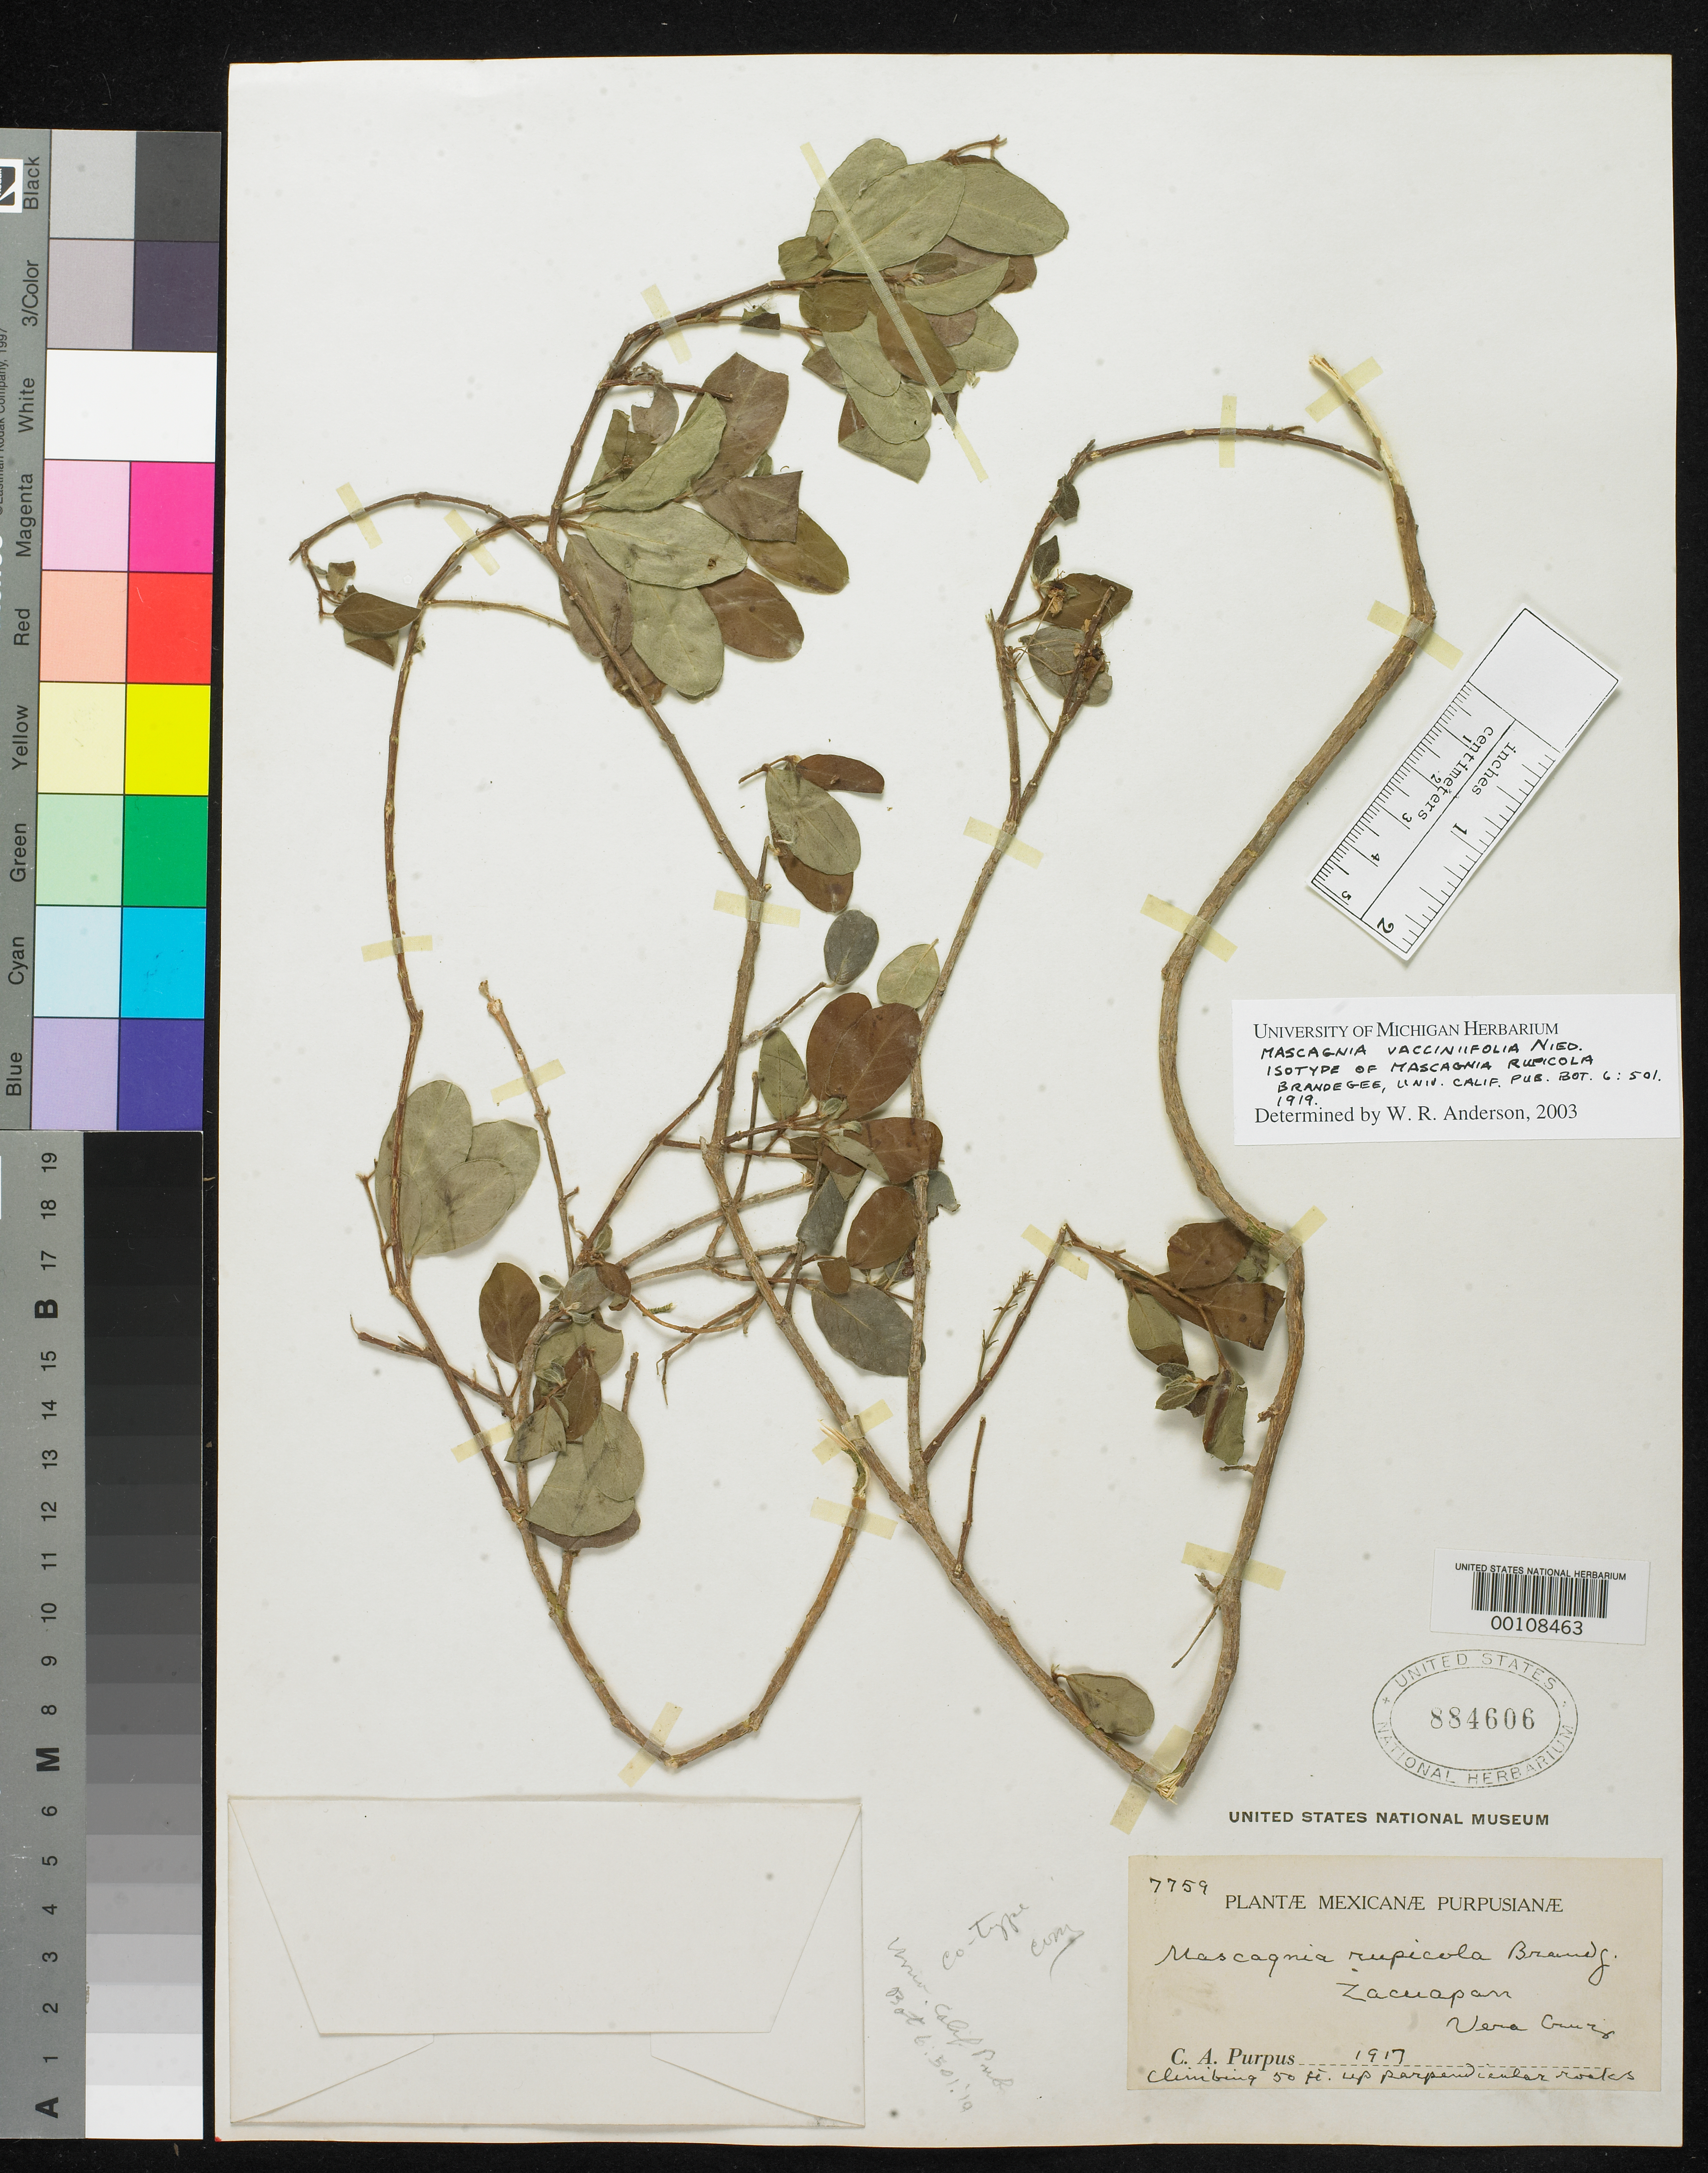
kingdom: Plantae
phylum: Tracheophyta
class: Magnoliopsida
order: Malpighiales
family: Malpighiaceae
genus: Mascagnia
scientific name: Mascagnia rupicola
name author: Brandegee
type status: Isotype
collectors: C. A. Purpus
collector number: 7759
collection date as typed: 1917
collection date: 1917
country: Mexico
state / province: Veracruz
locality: Near Zacuapan.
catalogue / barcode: US 884606